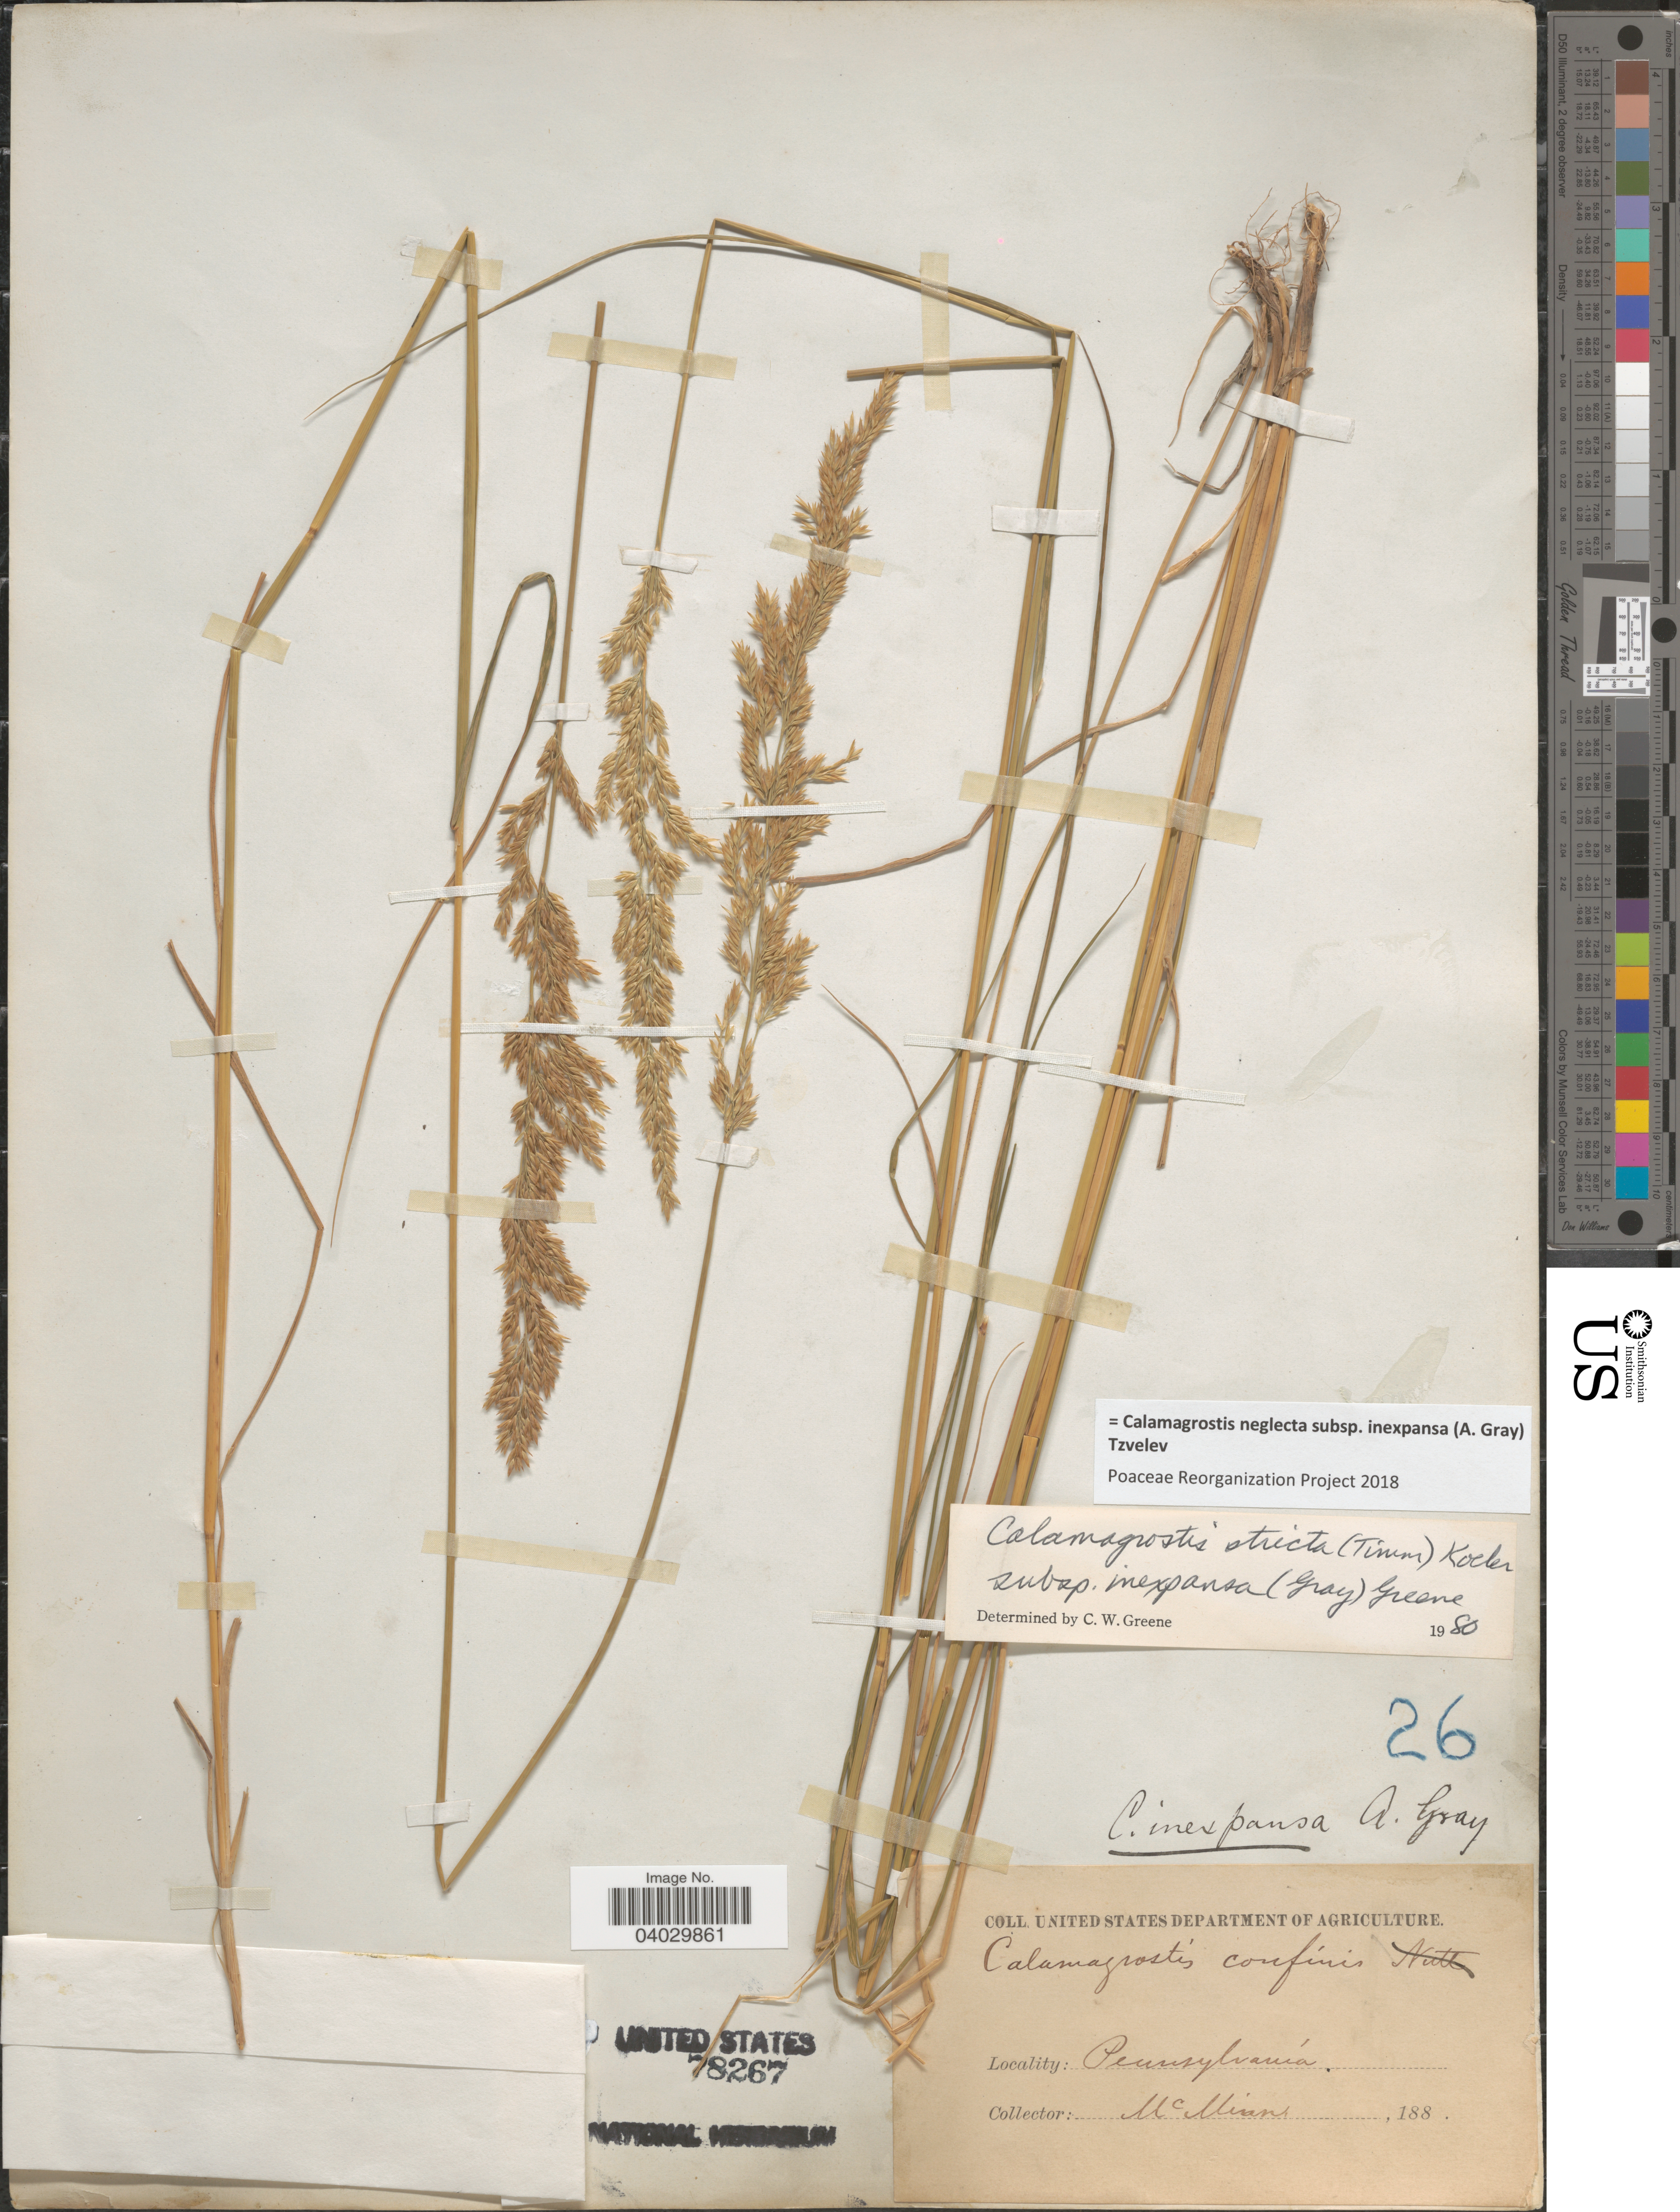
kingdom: Plantae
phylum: Tracheophyta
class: Liliopsida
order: Poales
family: Poaceae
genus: Calamagrostis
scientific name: Calamagrostis neglecta subsp. inexpansa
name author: (A. Gray) Tzvelev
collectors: McMinn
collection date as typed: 188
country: United States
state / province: Pennsylvania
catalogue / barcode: US 78267